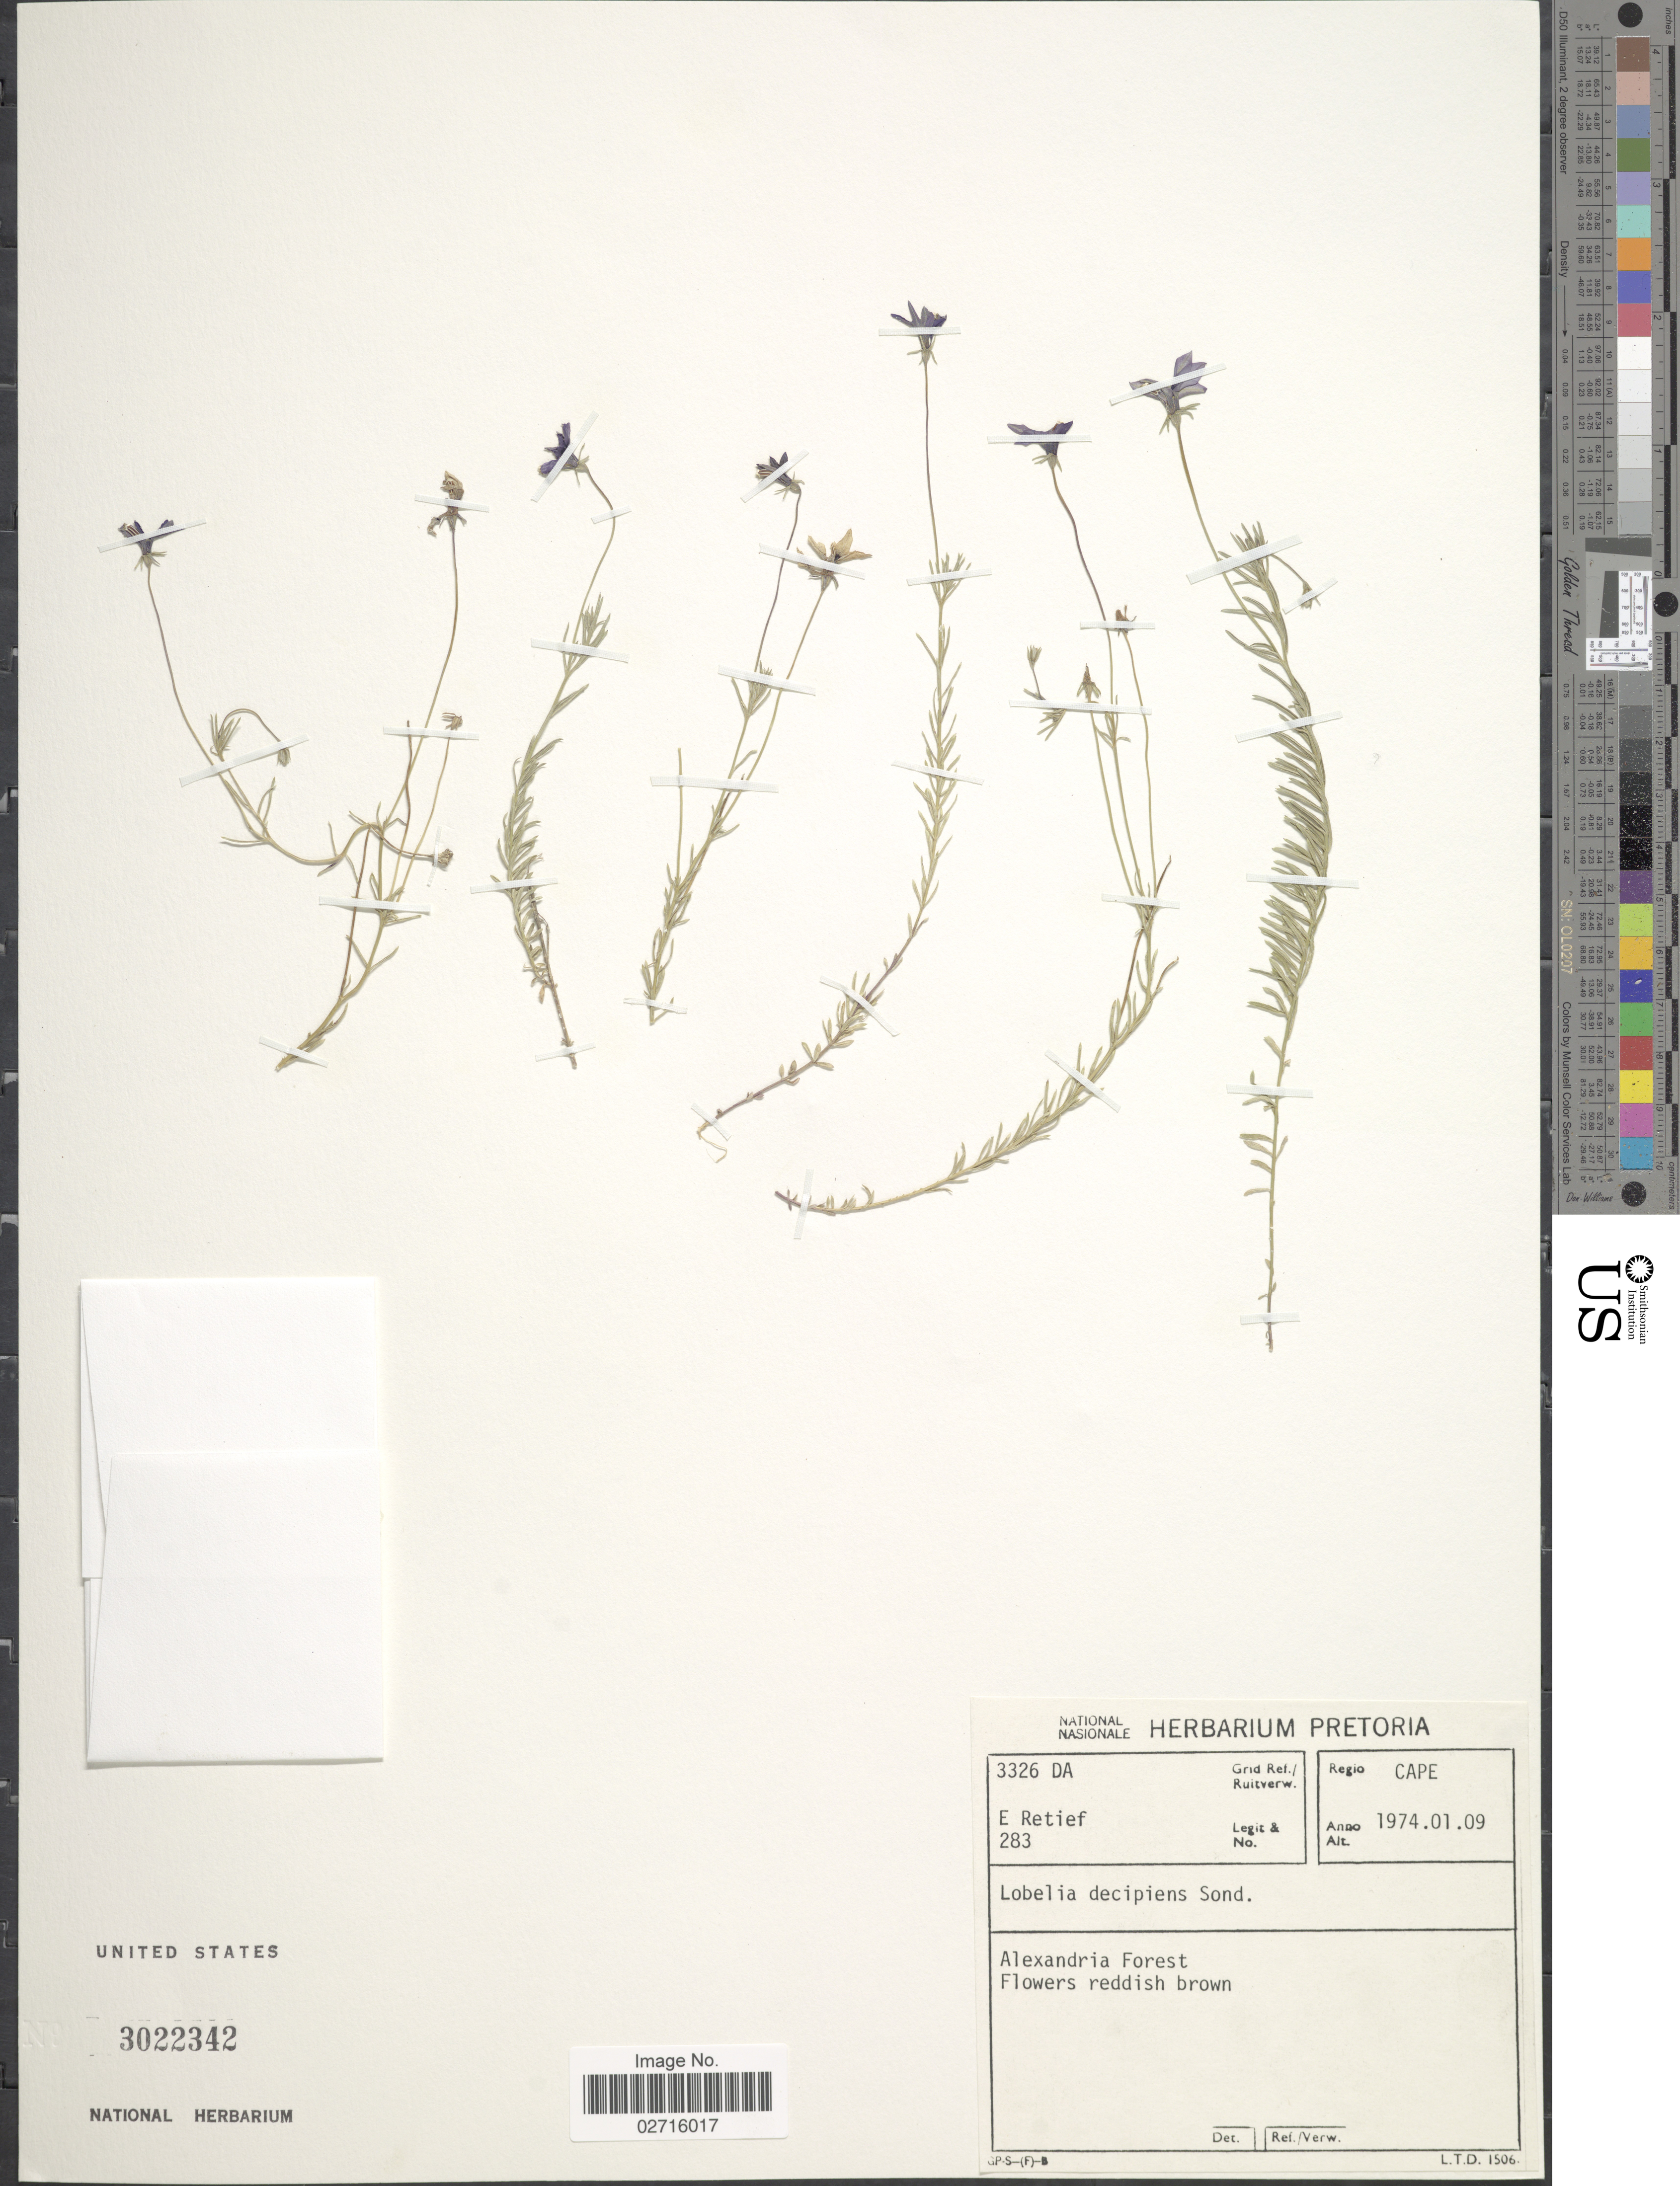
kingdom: Plantae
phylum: Tracheophyta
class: Magnoliopsida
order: Asterales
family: Campanulaceae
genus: Lobelia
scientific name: Lobelia decipiens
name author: Sond.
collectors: E. Retief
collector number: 283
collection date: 1974-01-09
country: South Africa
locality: Regio Cape, Alexandria Forest, Grid Ref. 3326 DA.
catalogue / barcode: US 3022342